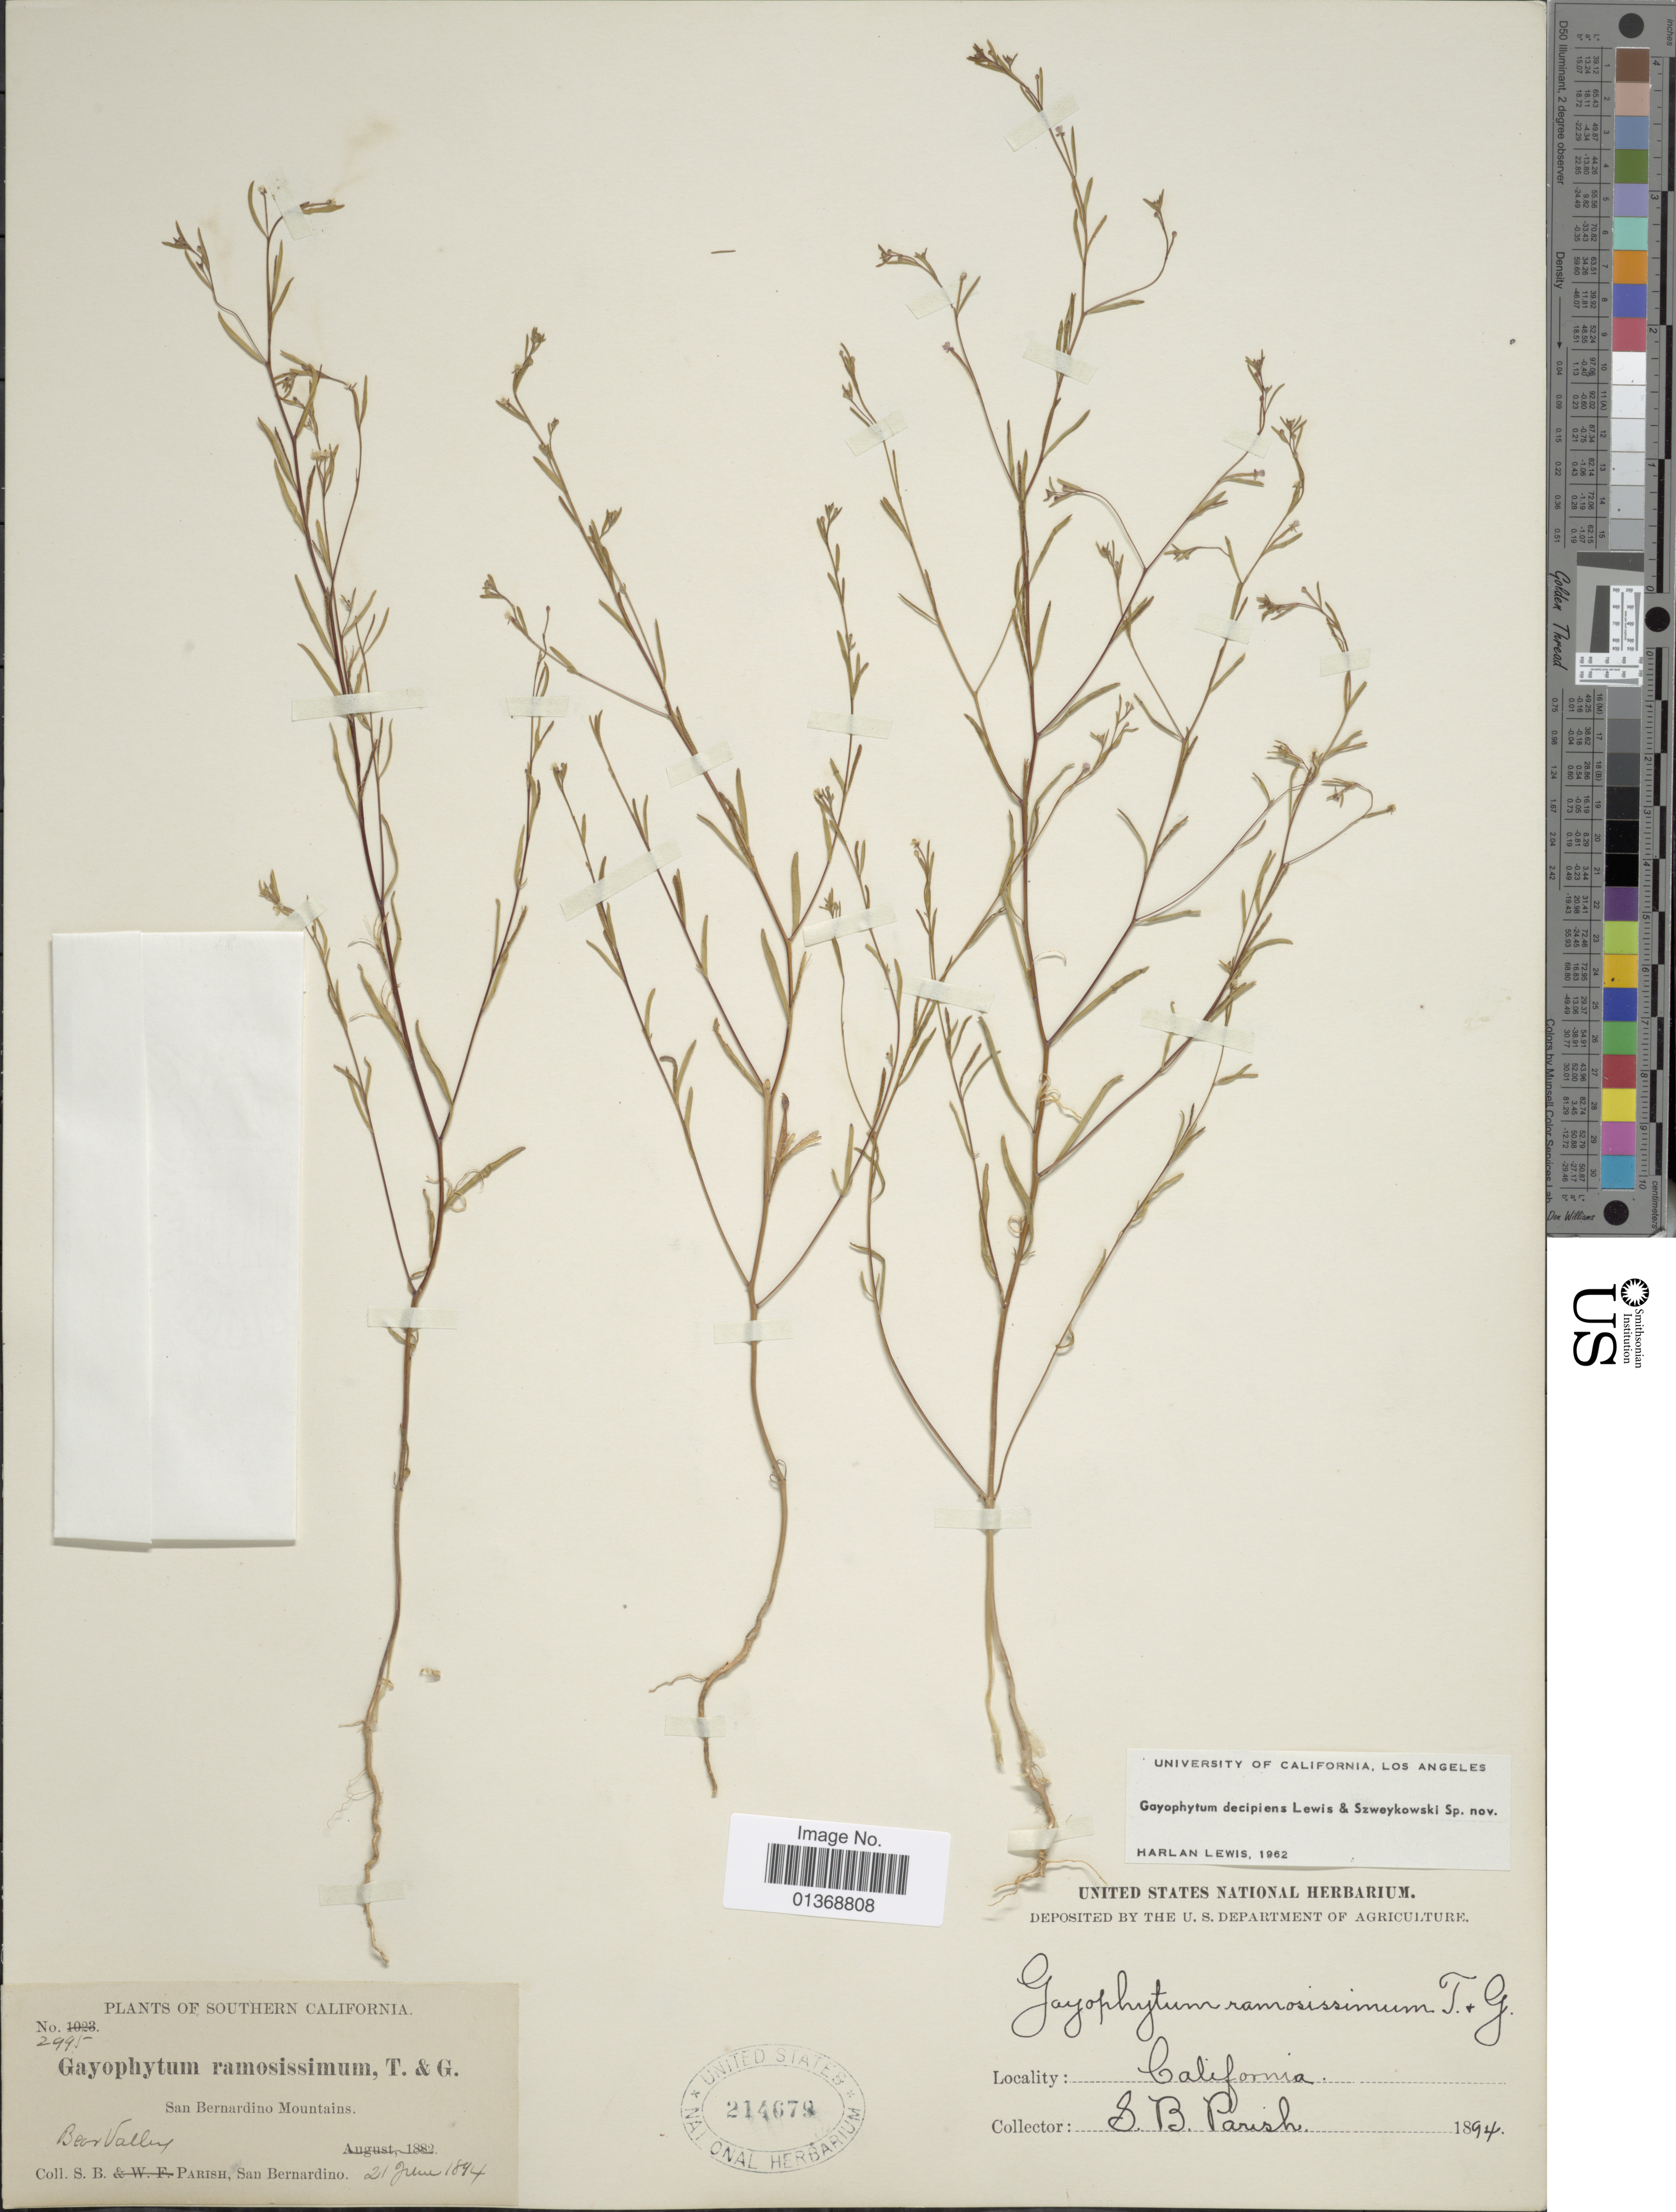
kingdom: Plantae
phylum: Tracheophyta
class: Magnoliopsida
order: Myrtales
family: Onagraceae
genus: Gayophytum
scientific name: Gayophytum decipiens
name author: F. H. Lewis & Szweyk.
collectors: S. B. Parish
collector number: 2995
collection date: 1894-06-21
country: United States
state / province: California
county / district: San Bernardino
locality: Southern California, San Bernardino Mountains, Bear Valley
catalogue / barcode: US 214679